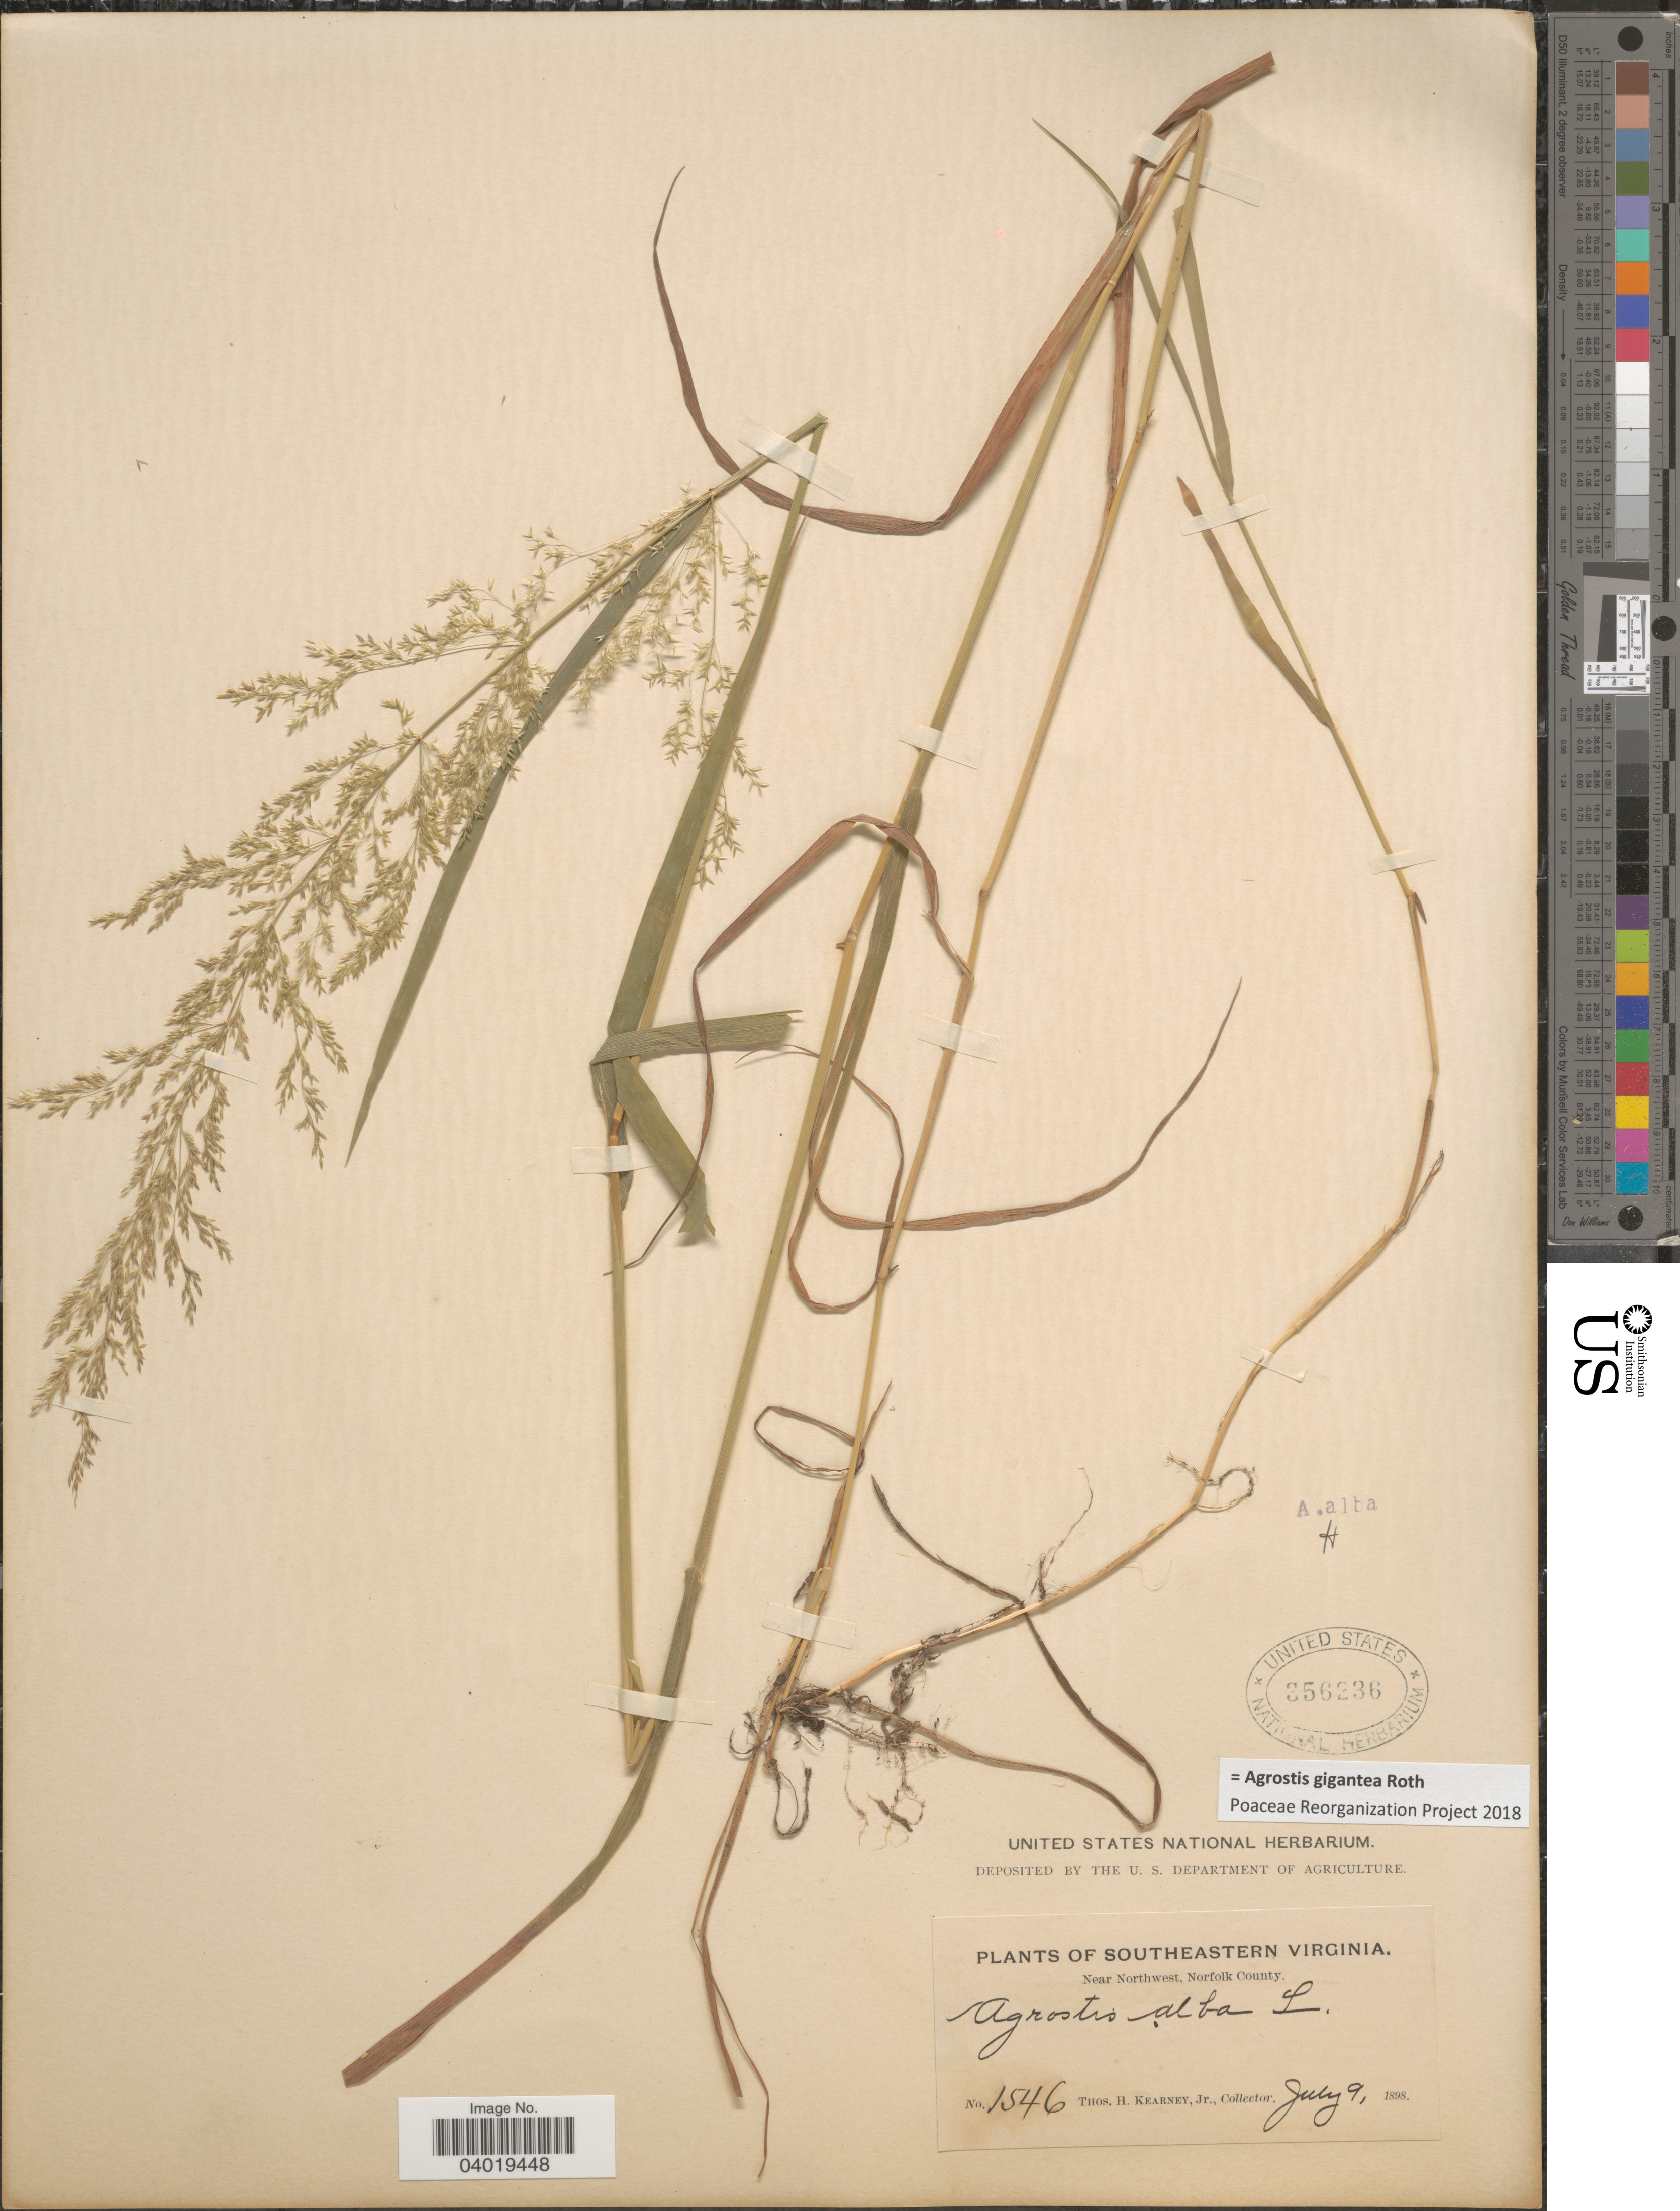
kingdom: Plantae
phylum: Tracheophyta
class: Liliopsida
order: Poales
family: Poaceae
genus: Agrostis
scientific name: Agrostis gigantea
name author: Roth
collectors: T. H. Kearney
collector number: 1546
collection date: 1898-07-09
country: United States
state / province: Virginia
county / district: City of Norfolk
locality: Southeastern Virginia. Near Northwest, Norfolk County.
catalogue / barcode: US 356236